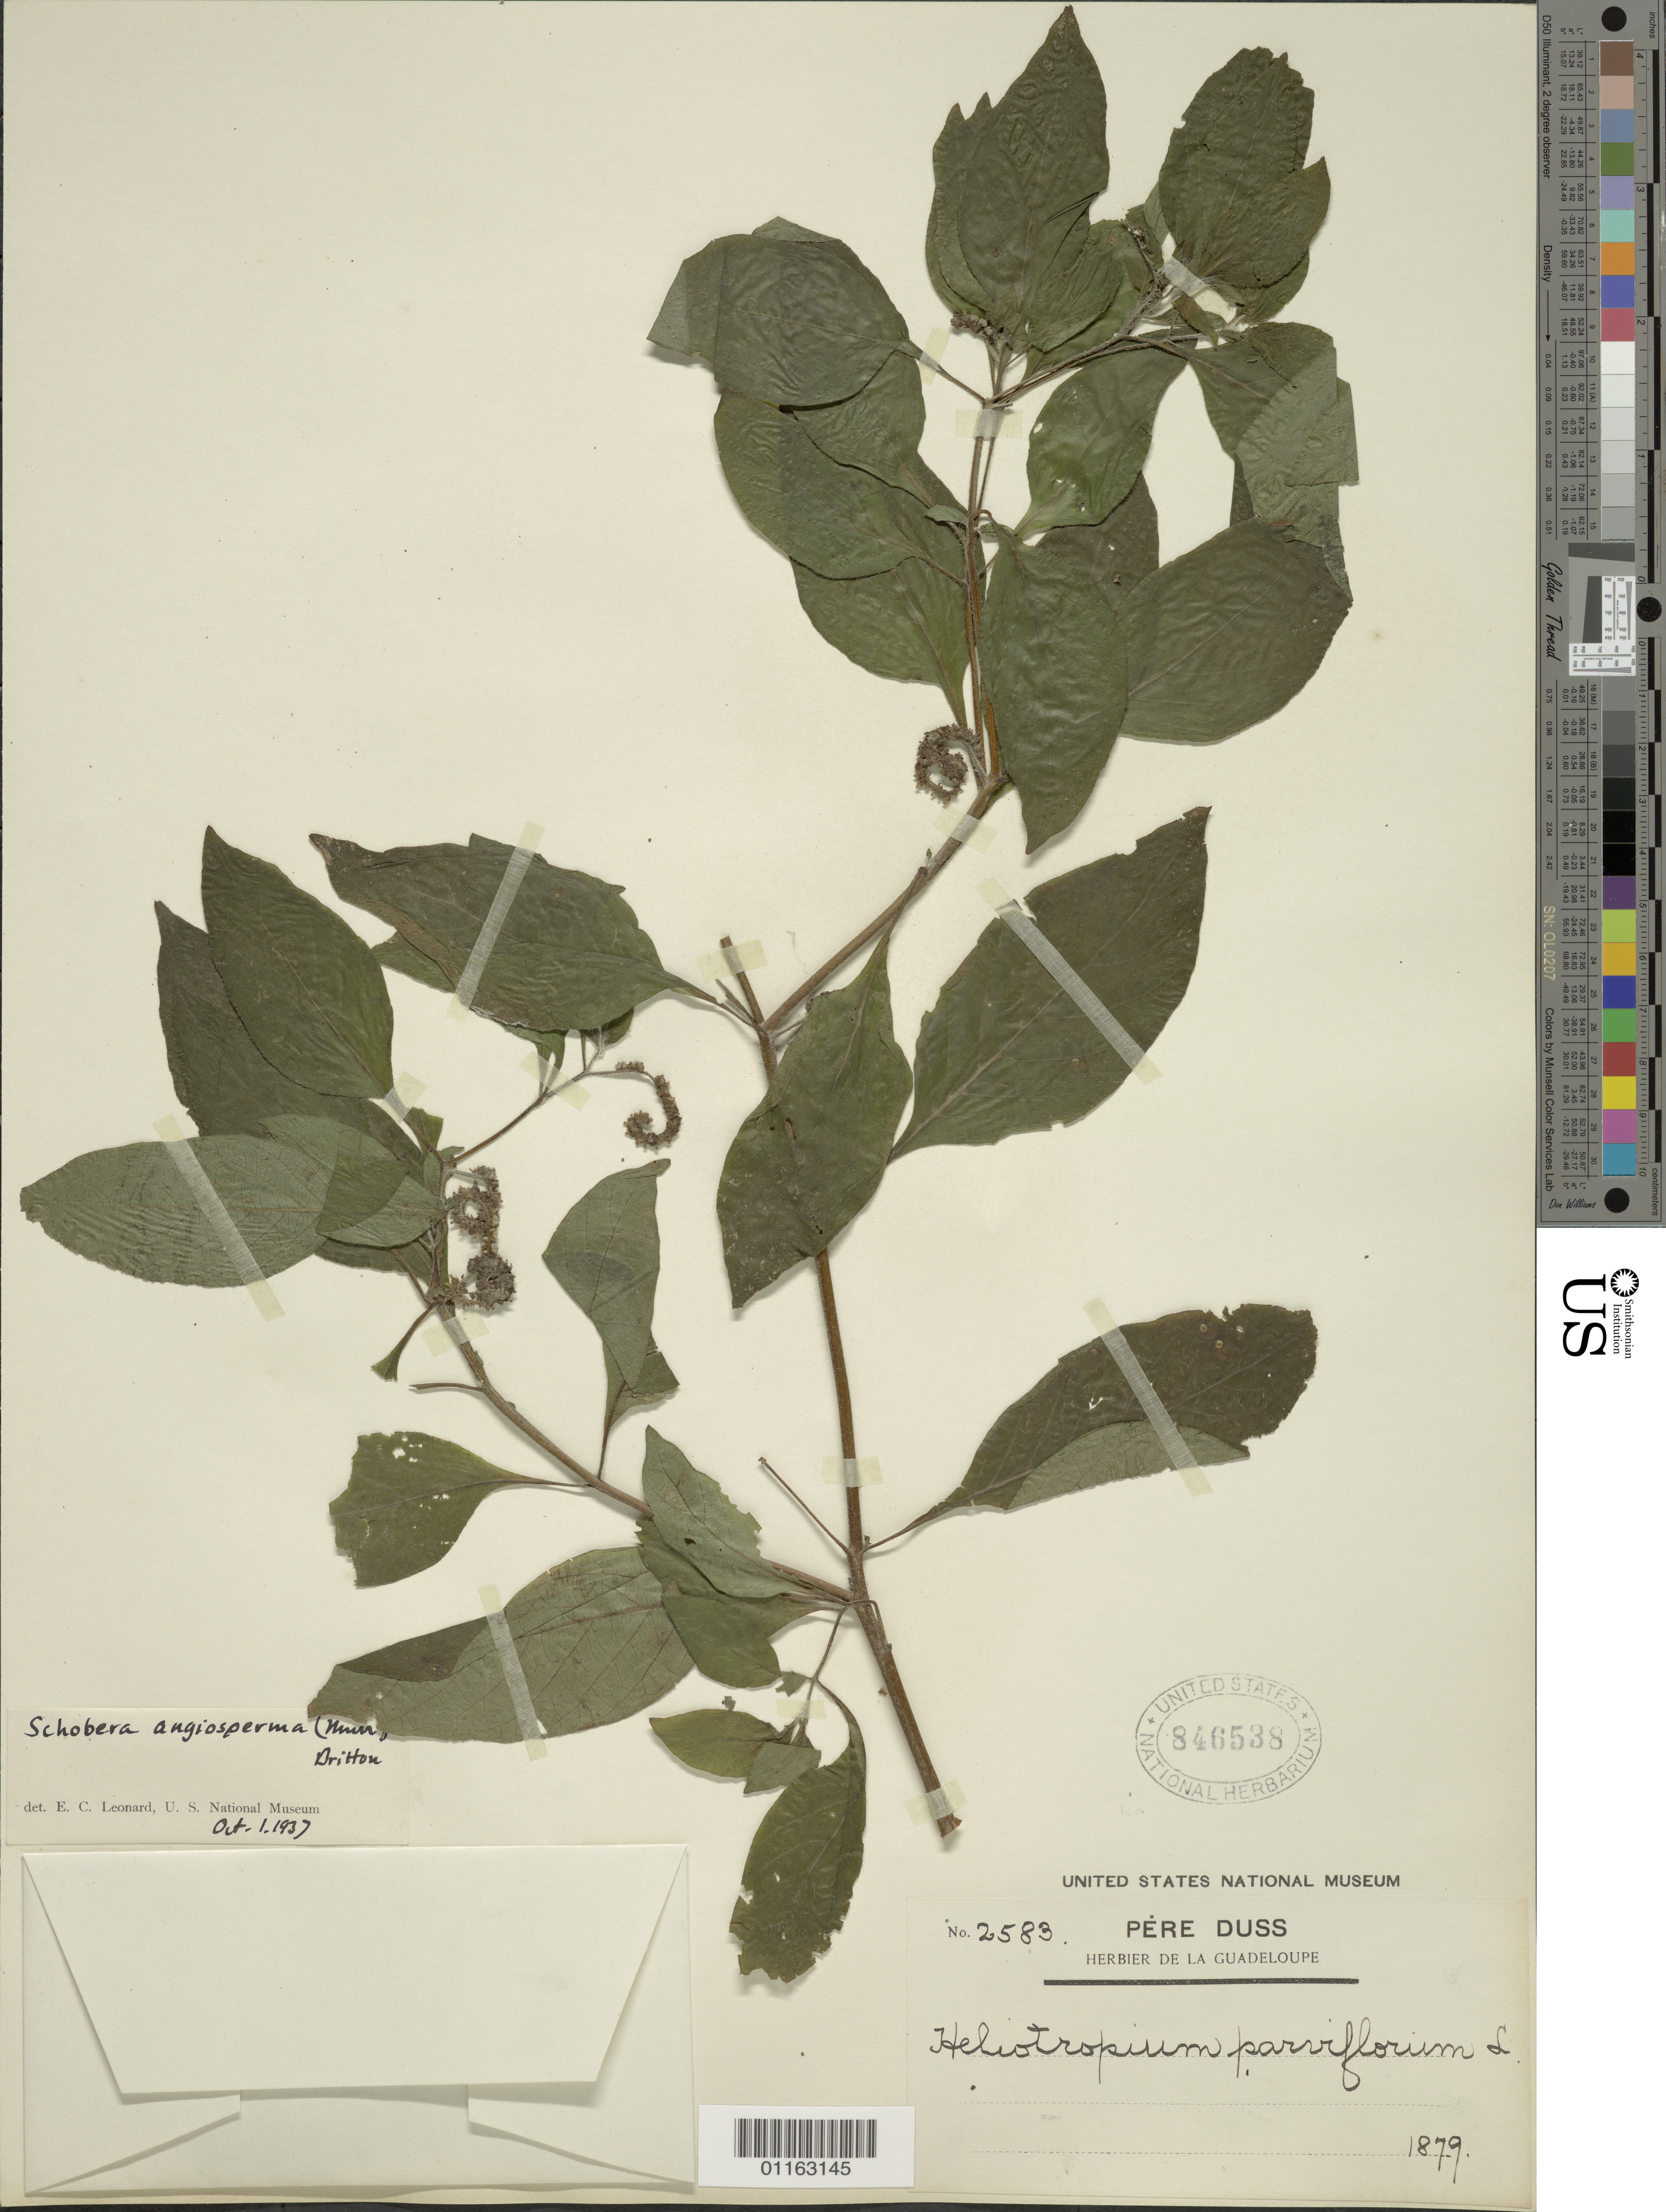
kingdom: Plantae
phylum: Tracheophyta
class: Magnoliopsida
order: Boraginales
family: Heliotropiaceae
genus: Heliotropium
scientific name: Heliotropium parviflorum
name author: L.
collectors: Père Duss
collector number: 2583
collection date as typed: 1879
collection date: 1879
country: Guadeloupe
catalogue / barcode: US 846538